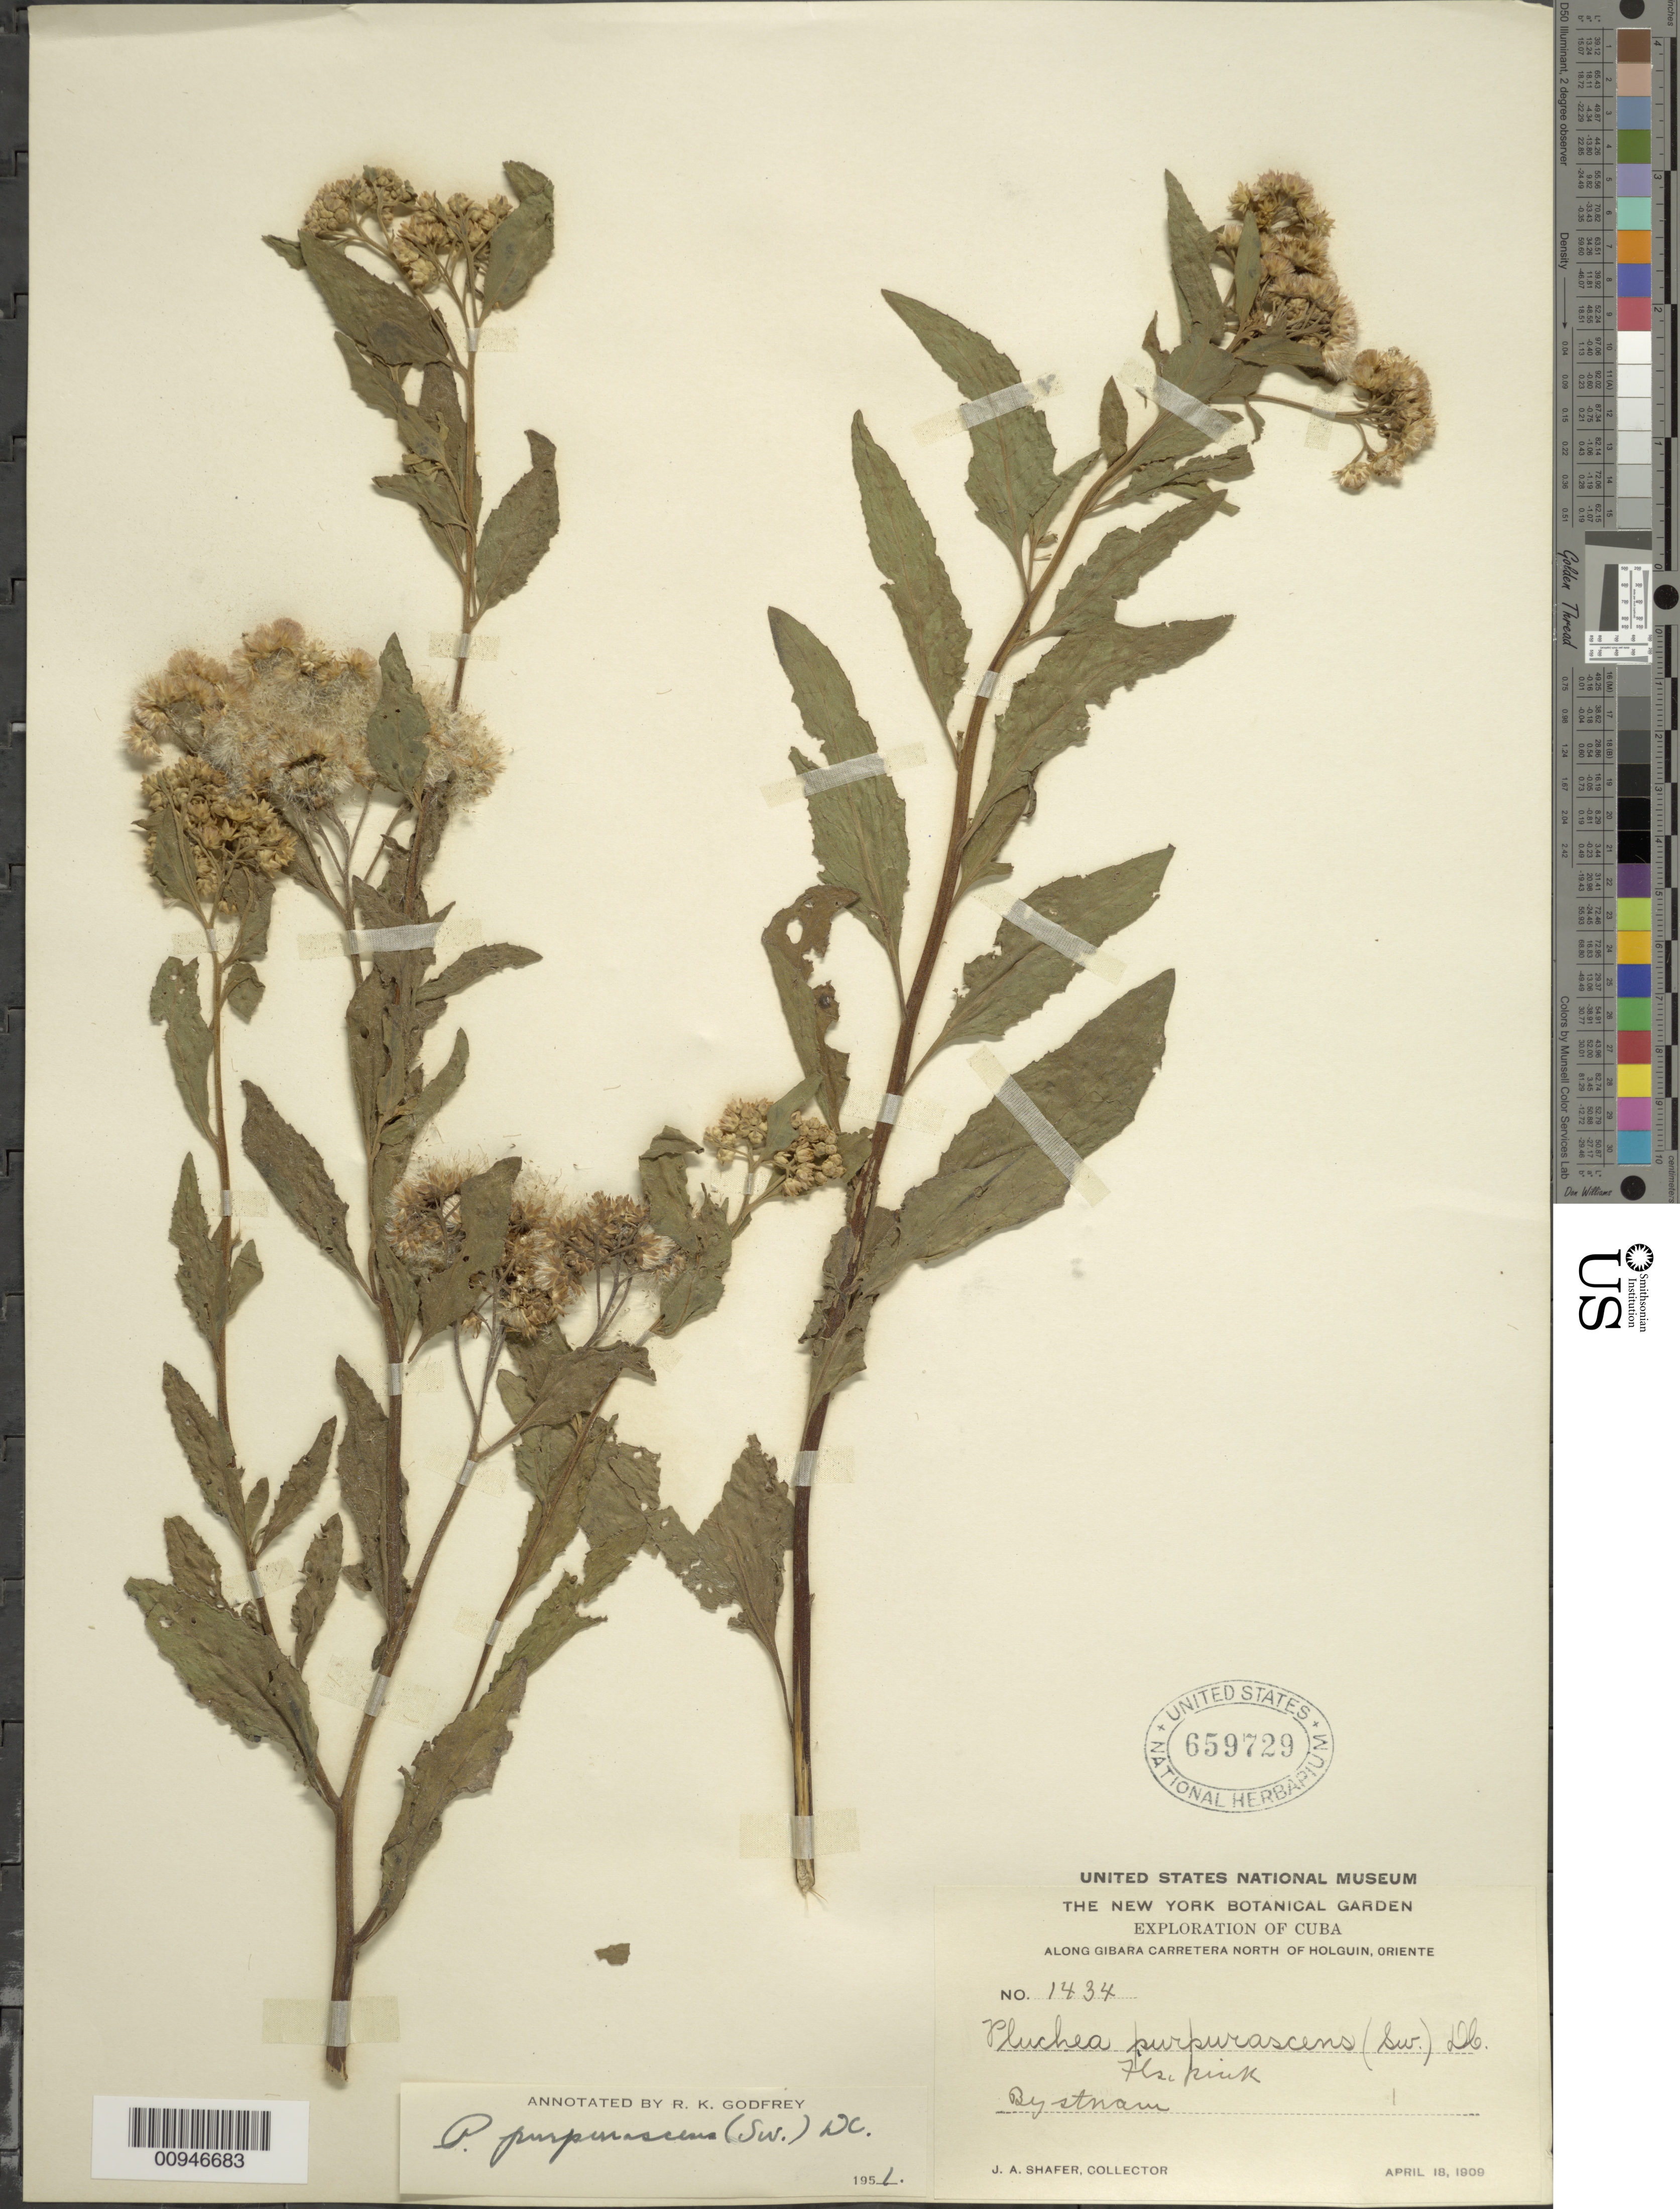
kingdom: Plantae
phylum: Tracheophyta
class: Magnoliopsida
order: Asterales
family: Asteraceae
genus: Pluchea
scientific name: Pluchea odorata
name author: (L.) Cass.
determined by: Godfrey, R. K.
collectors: J. A. Shafer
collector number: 1434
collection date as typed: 18 Apr 1909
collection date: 1909-04-18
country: Cuba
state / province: Holguín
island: Cuba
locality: Along Gibara Carretera, N of Holguin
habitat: By stream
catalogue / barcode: US 659729